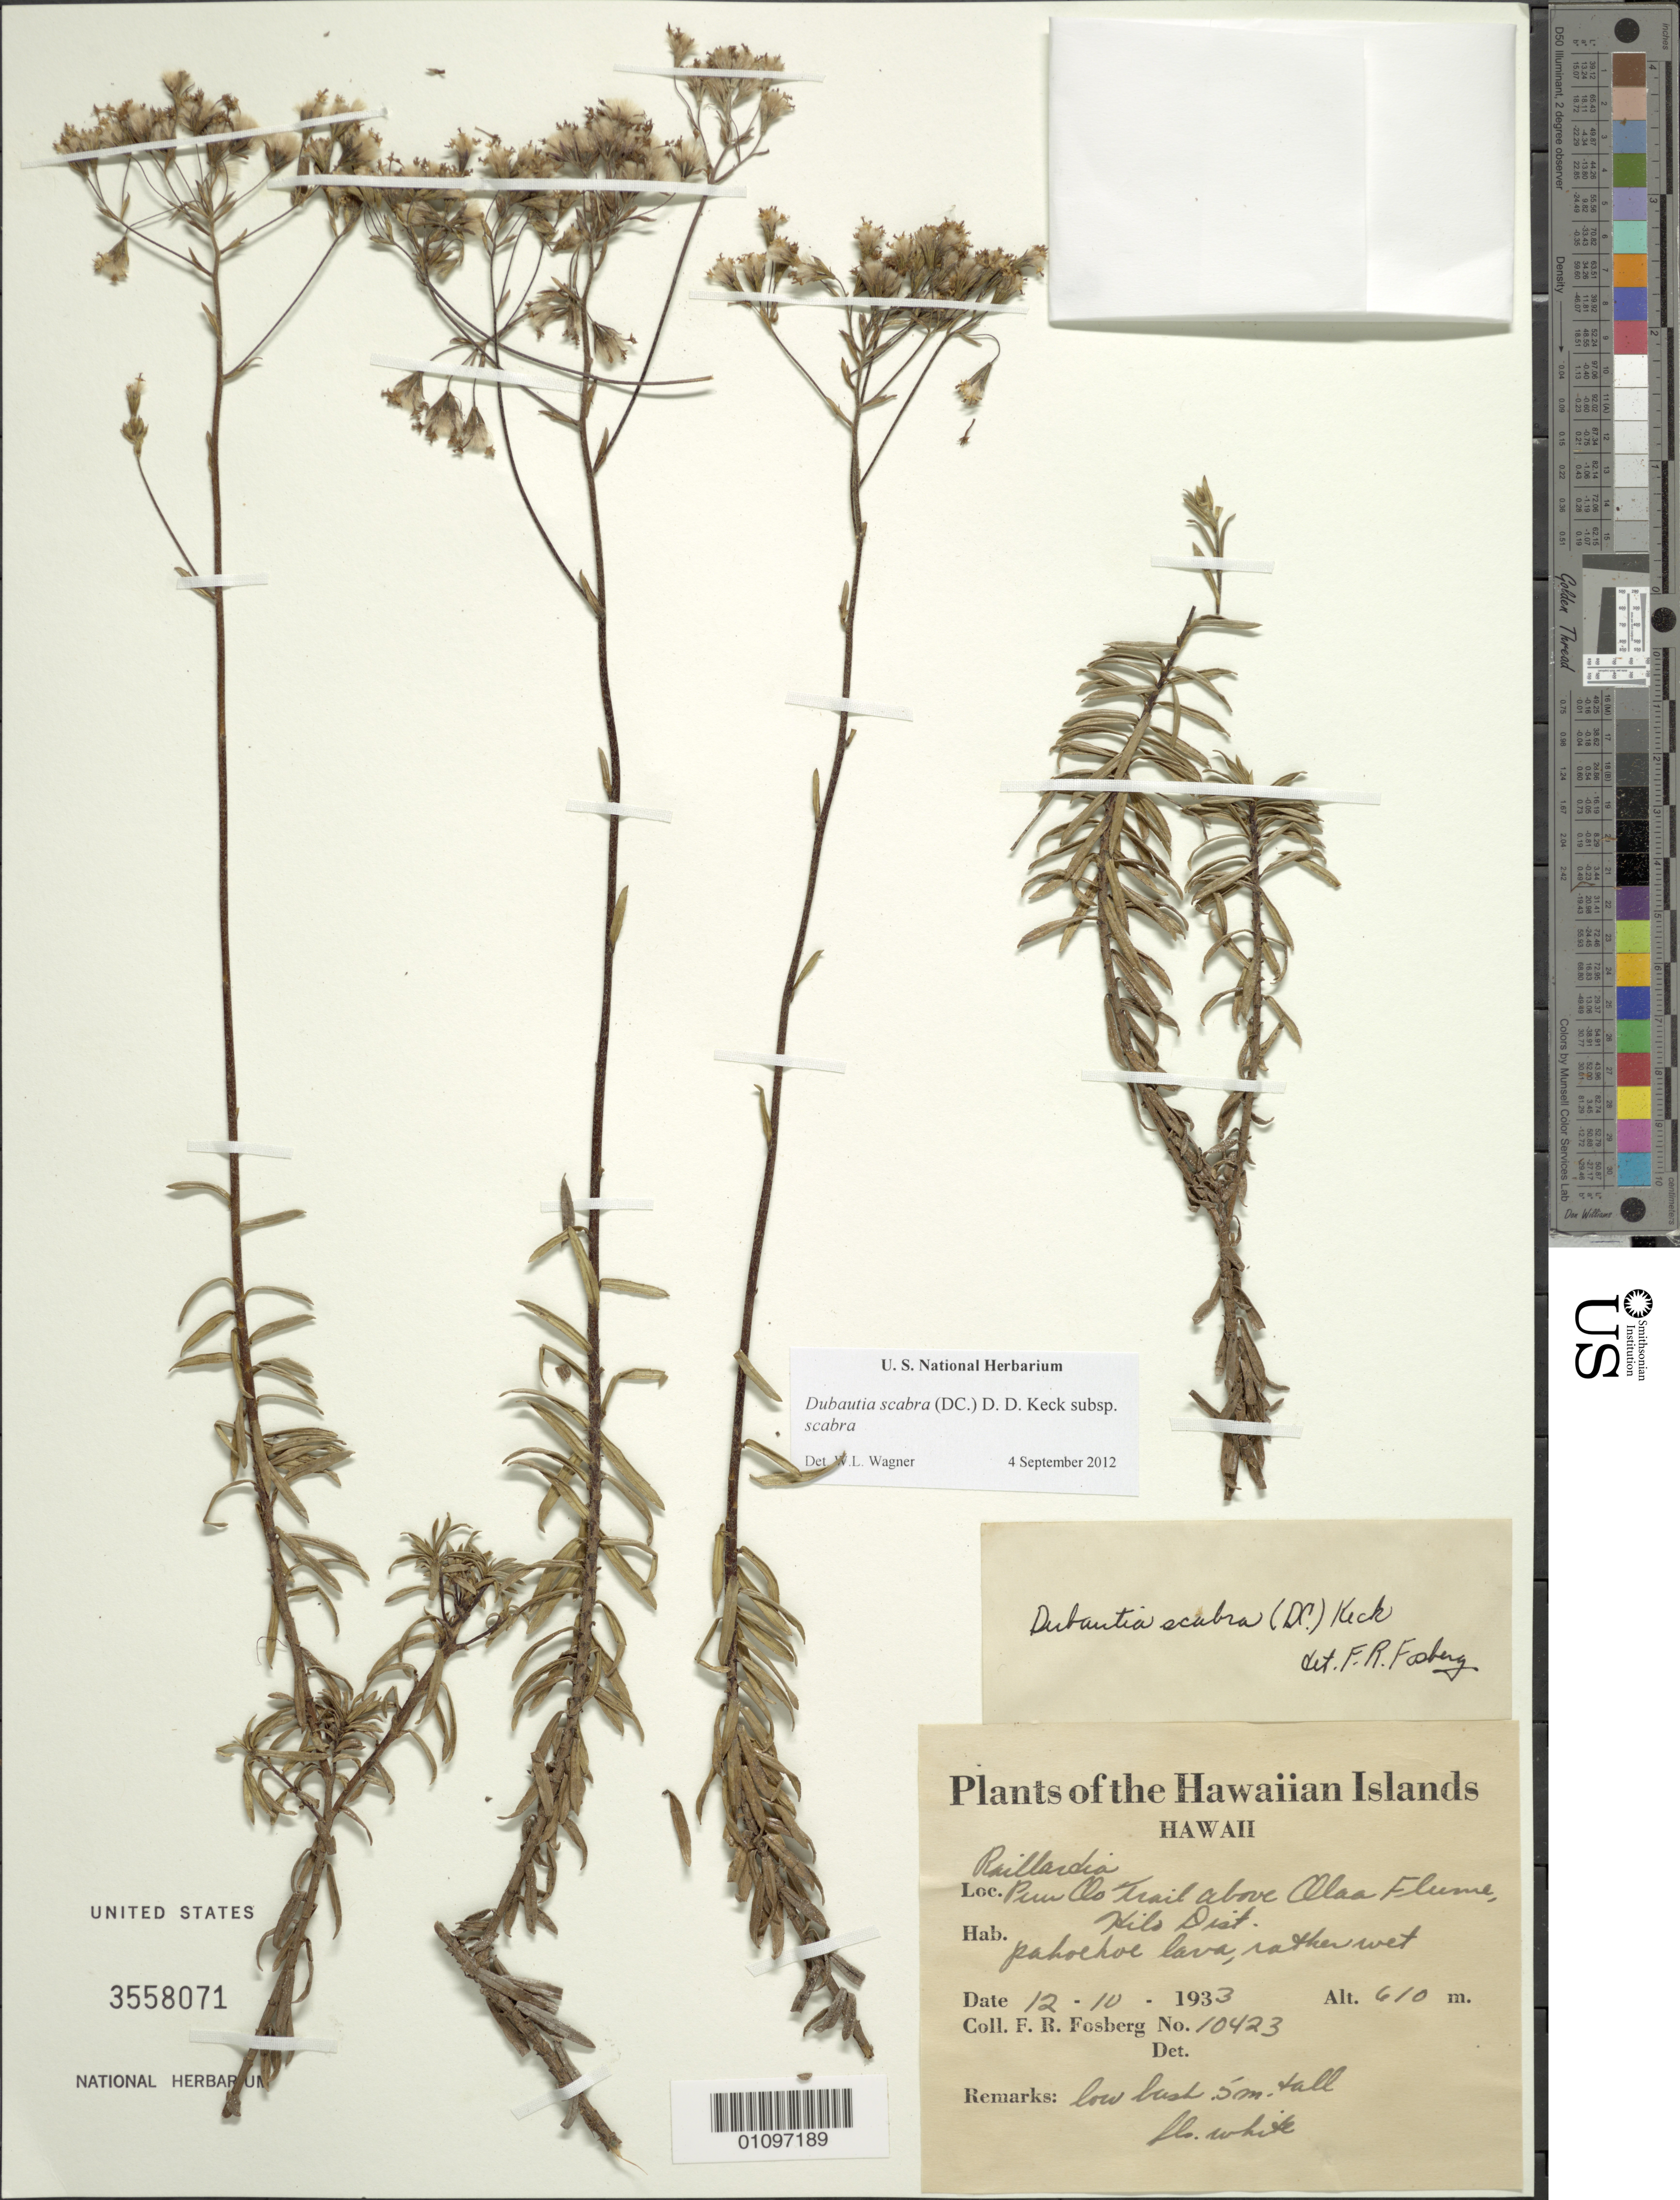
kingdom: Plantae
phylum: Tracheophyta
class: Magnoliopsida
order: Asterales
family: Asteraceae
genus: Dubautia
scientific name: Dubautia scabra subsp. scabra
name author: (DC.) D.D. Keck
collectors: F. R. Fosberg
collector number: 10423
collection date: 1933-10-12 or 1933-12-10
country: United States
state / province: Hawaii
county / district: Hawaii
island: Hawaii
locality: Puu Oo Trail above Olua Flume, Hilo District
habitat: pahoehoe lava, rather wet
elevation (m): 610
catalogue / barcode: US 3558071